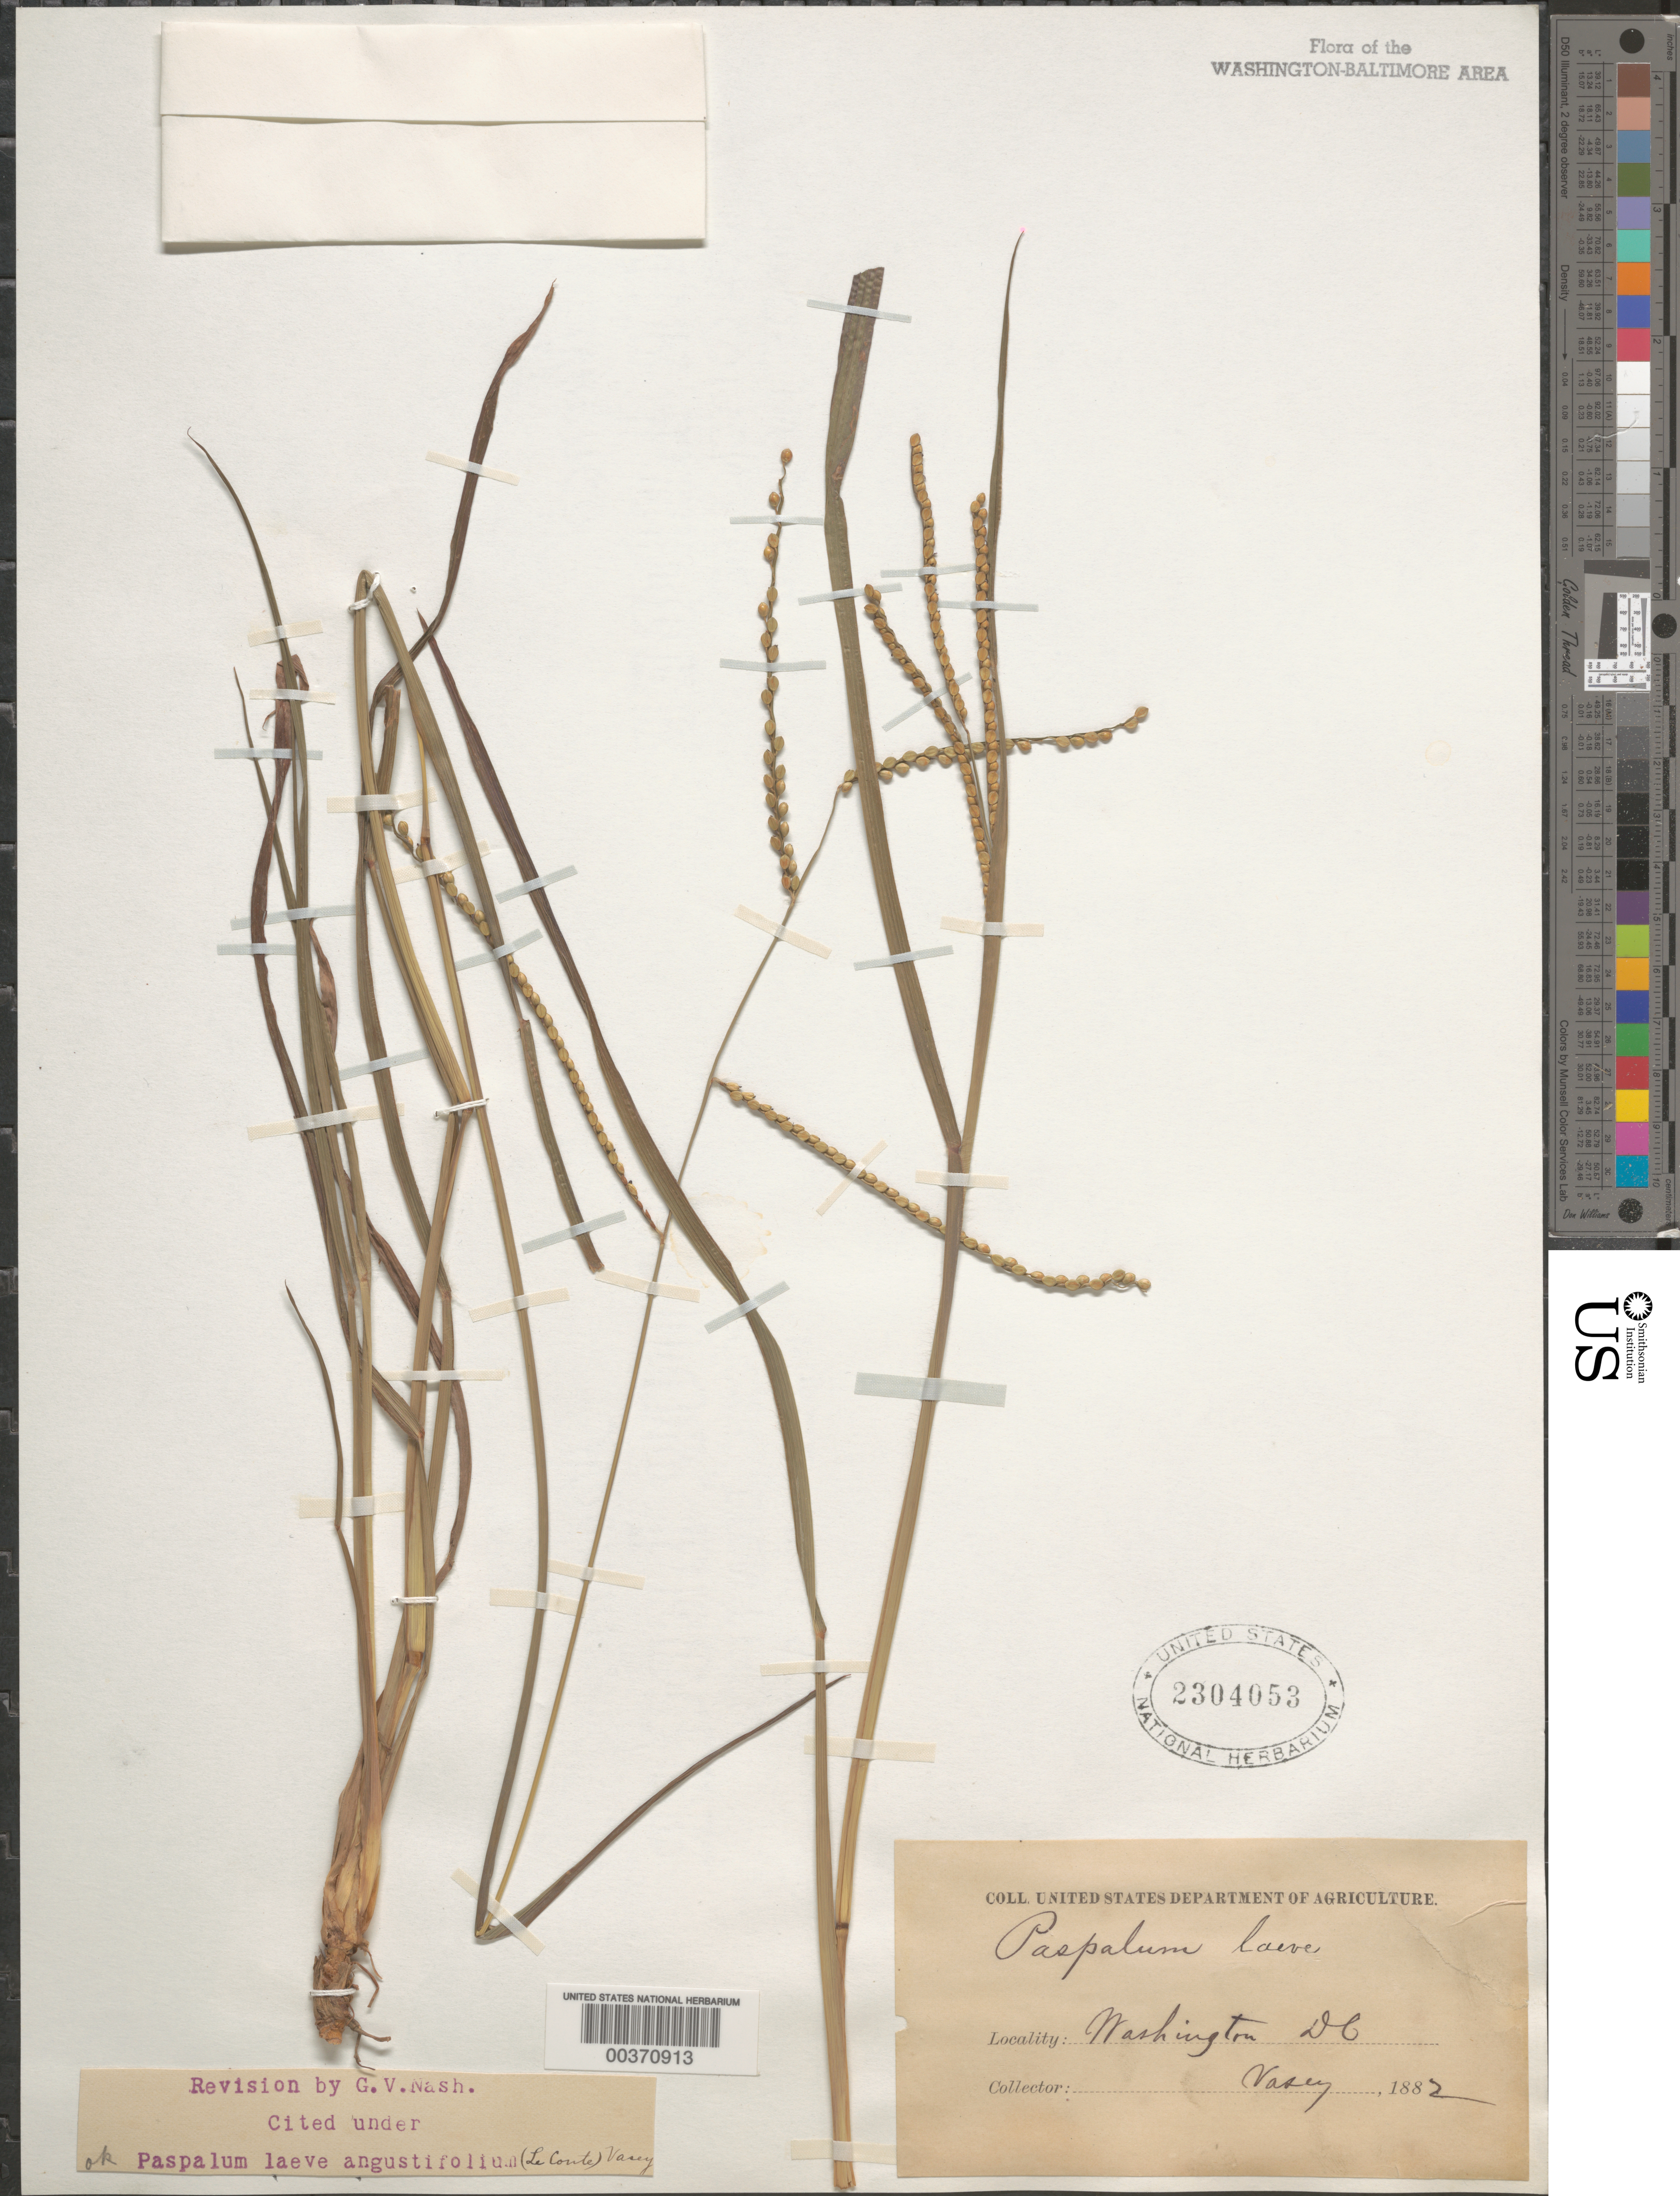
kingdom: Plantae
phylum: Tracheophyta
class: Liliopsida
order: Poales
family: Poaceae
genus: Paspalum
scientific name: Paspalum laeve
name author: Michx.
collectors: G. Vasey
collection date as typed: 1882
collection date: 1882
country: United States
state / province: District of Columbia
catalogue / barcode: US 2304053